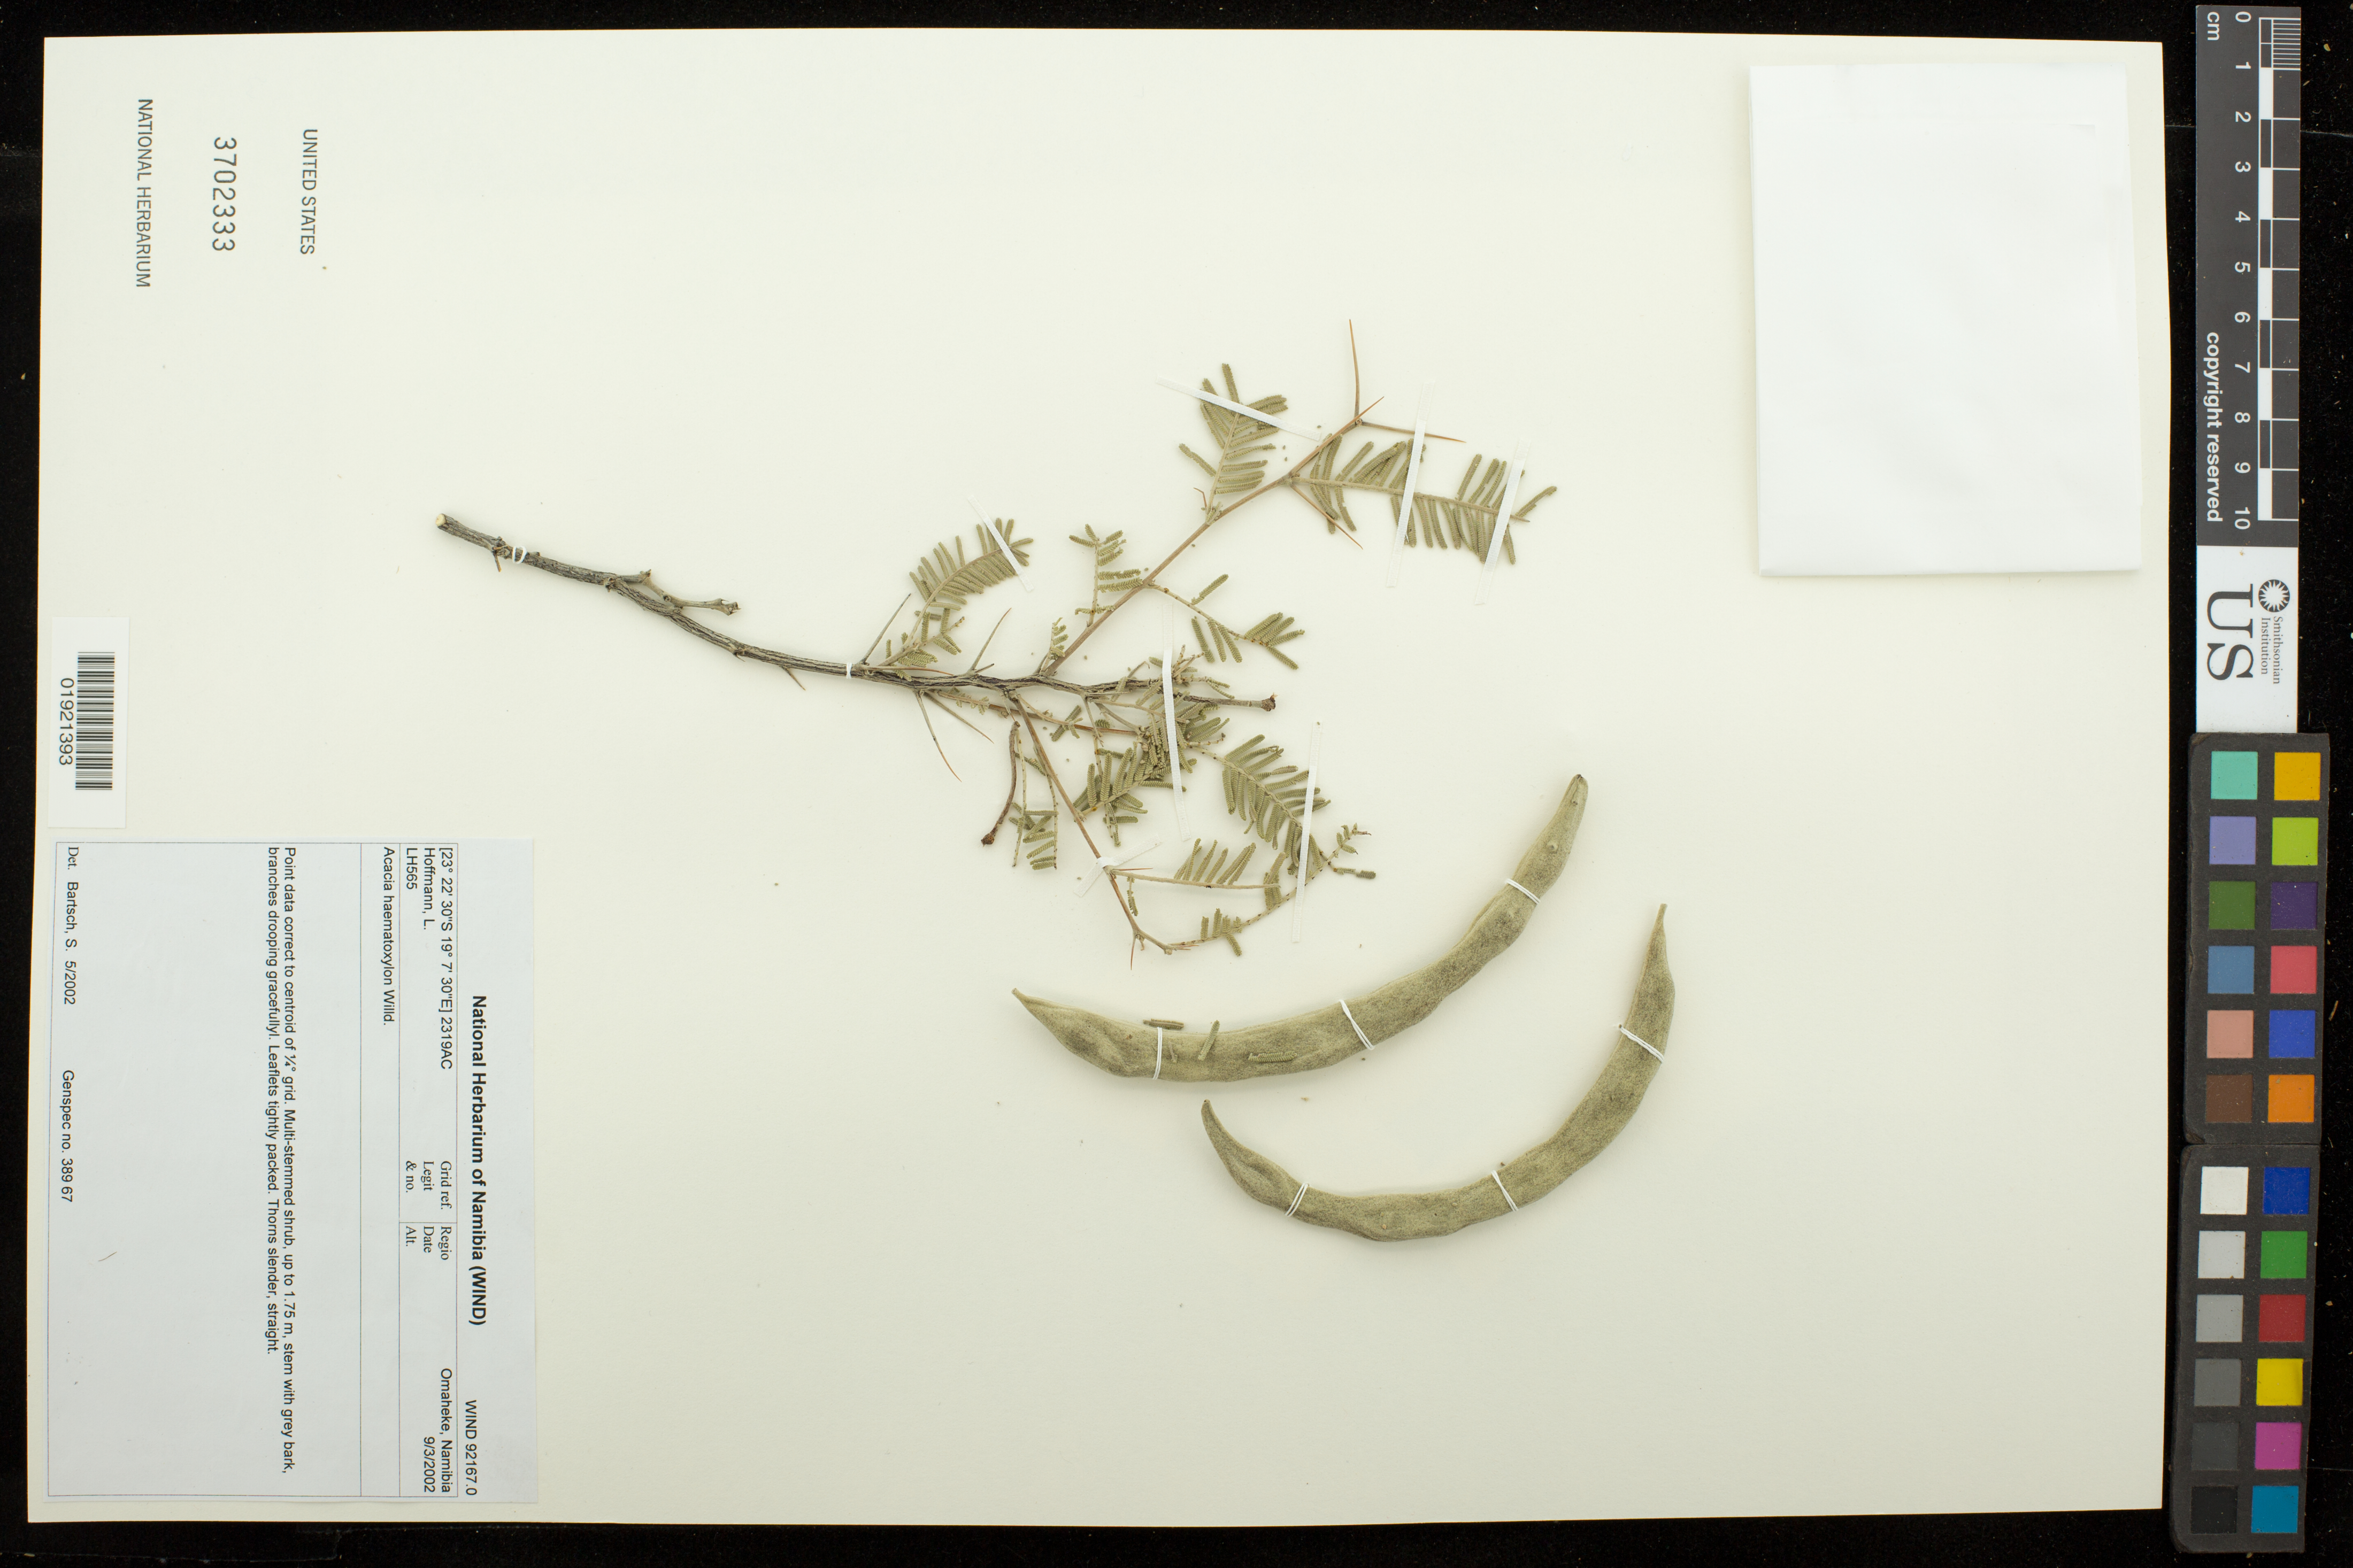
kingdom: Plantae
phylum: Tracheophyta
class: Magnoliopsida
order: Fabales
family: Fabaceae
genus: Vachellia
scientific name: Vachellia haematoxylon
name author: (Willd.) Seigler & Ebinger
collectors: L. Hoffmann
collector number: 565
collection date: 2002-03-09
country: Namibia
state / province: Omaheke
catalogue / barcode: US 3702333